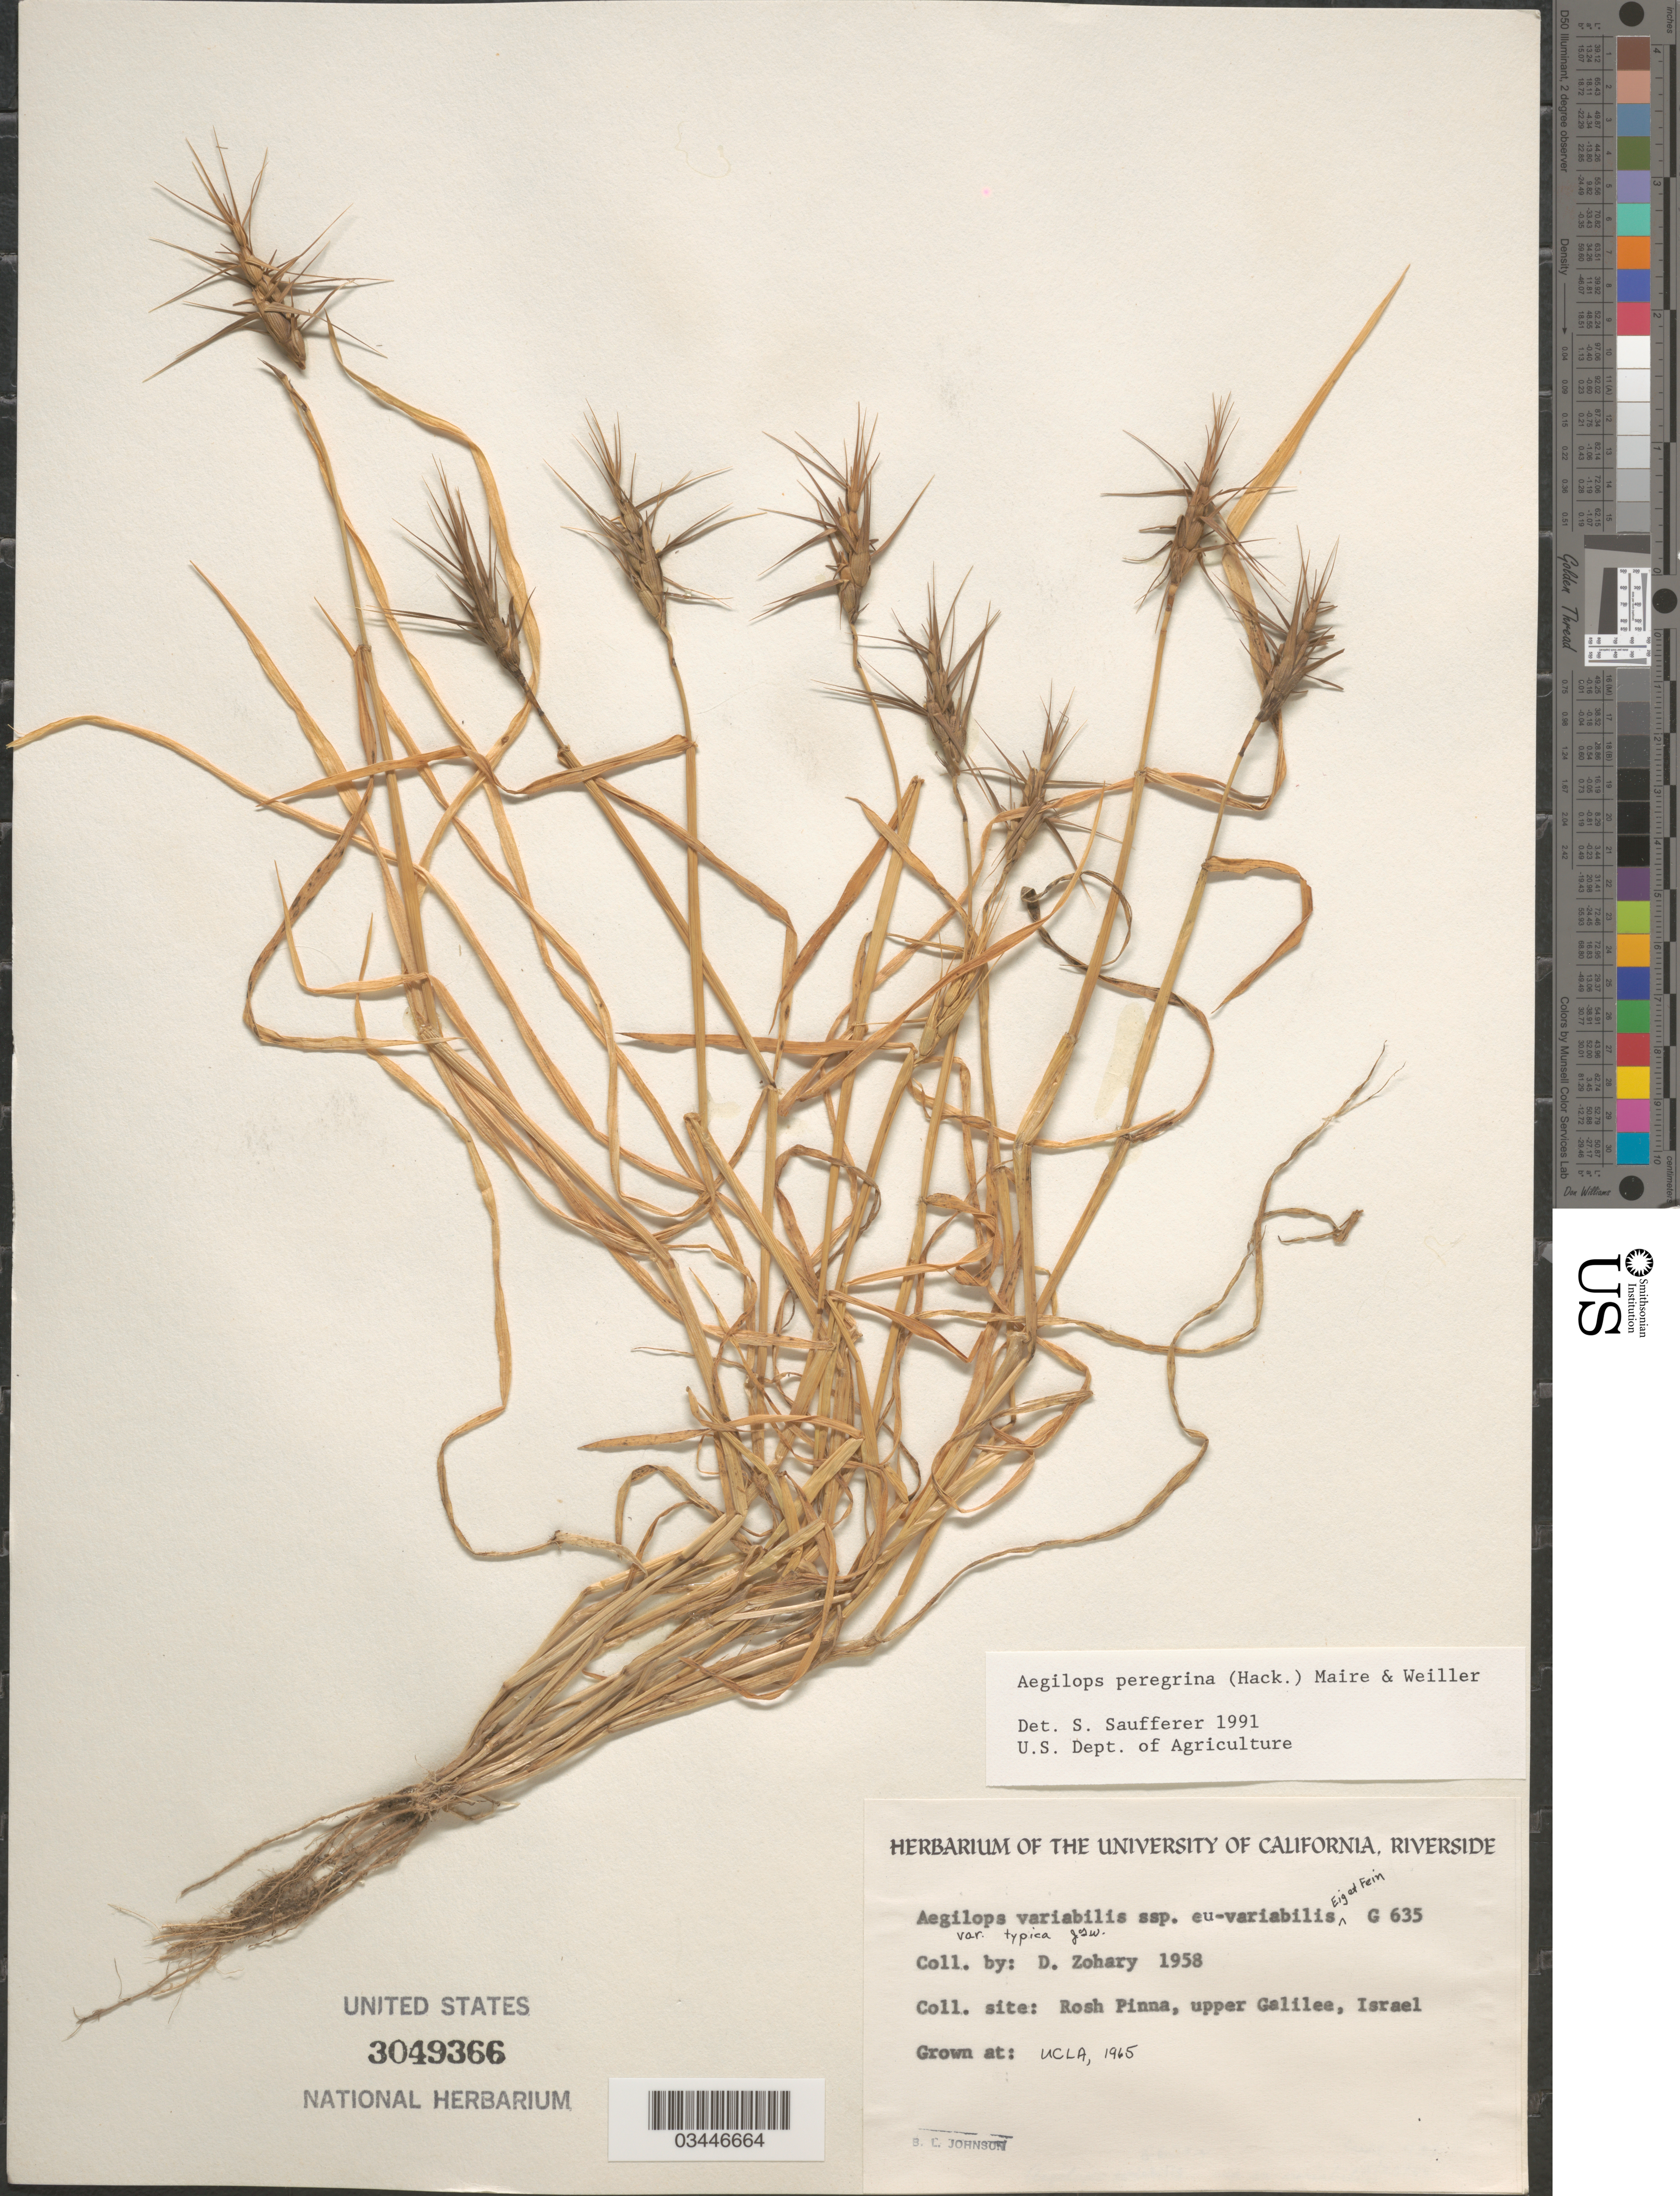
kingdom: Plantae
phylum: Tracheophyta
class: Liliopsida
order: Poales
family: Poaceae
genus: Aegilops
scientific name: Aegilops peregrina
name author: (Hack.) Eig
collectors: B. Johnson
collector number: G635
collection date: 1965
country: United States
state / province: California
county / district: Los Angeles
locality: UCLA.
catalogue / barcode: US 3049366